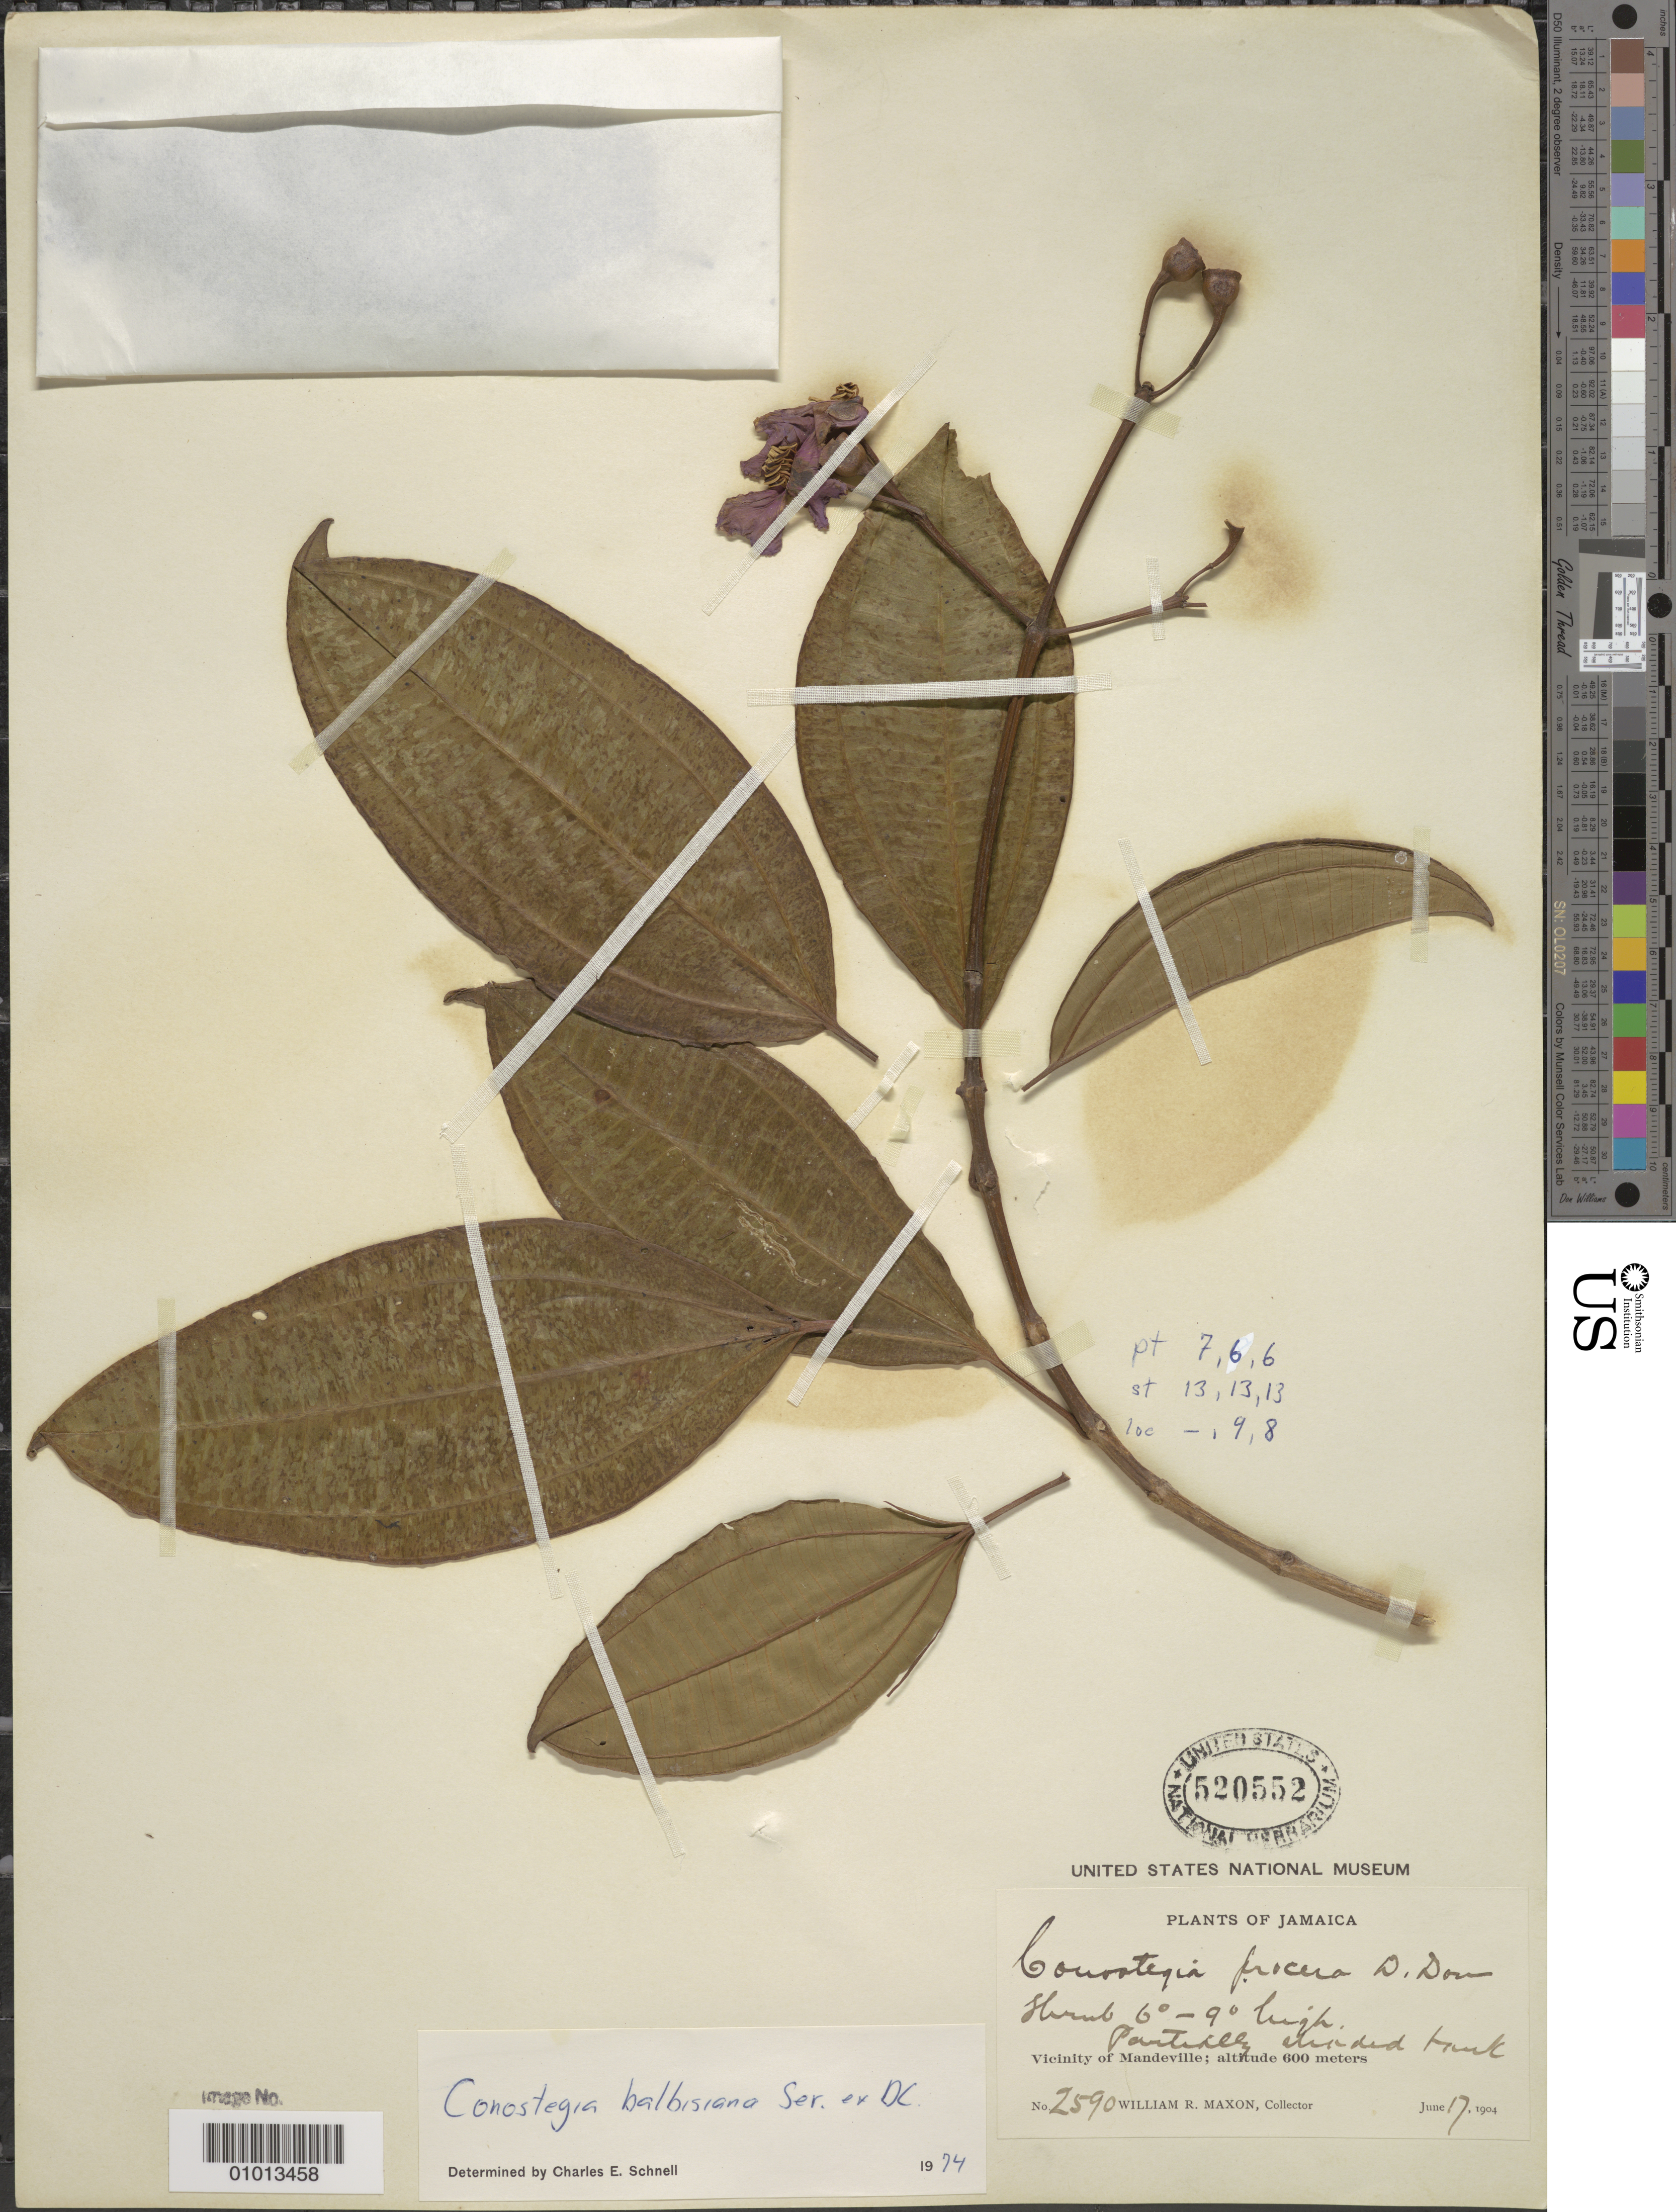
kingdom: Plantae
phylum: Tracheophyta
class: Magnoliopsida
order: Myrtales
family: Melastomataceae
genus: Conostegia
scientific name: Conostegia balbisiana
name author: Ser. ex DC.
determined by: Schnell, C. E.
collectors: W. R. Maxon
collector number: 2590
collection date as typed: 17 Jun 1904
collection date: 1904-06-17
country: Jamaica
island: Jamaica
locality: Vicinity of Mandeville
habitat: Partially shaded bank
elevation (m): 600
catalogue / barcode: US 520552